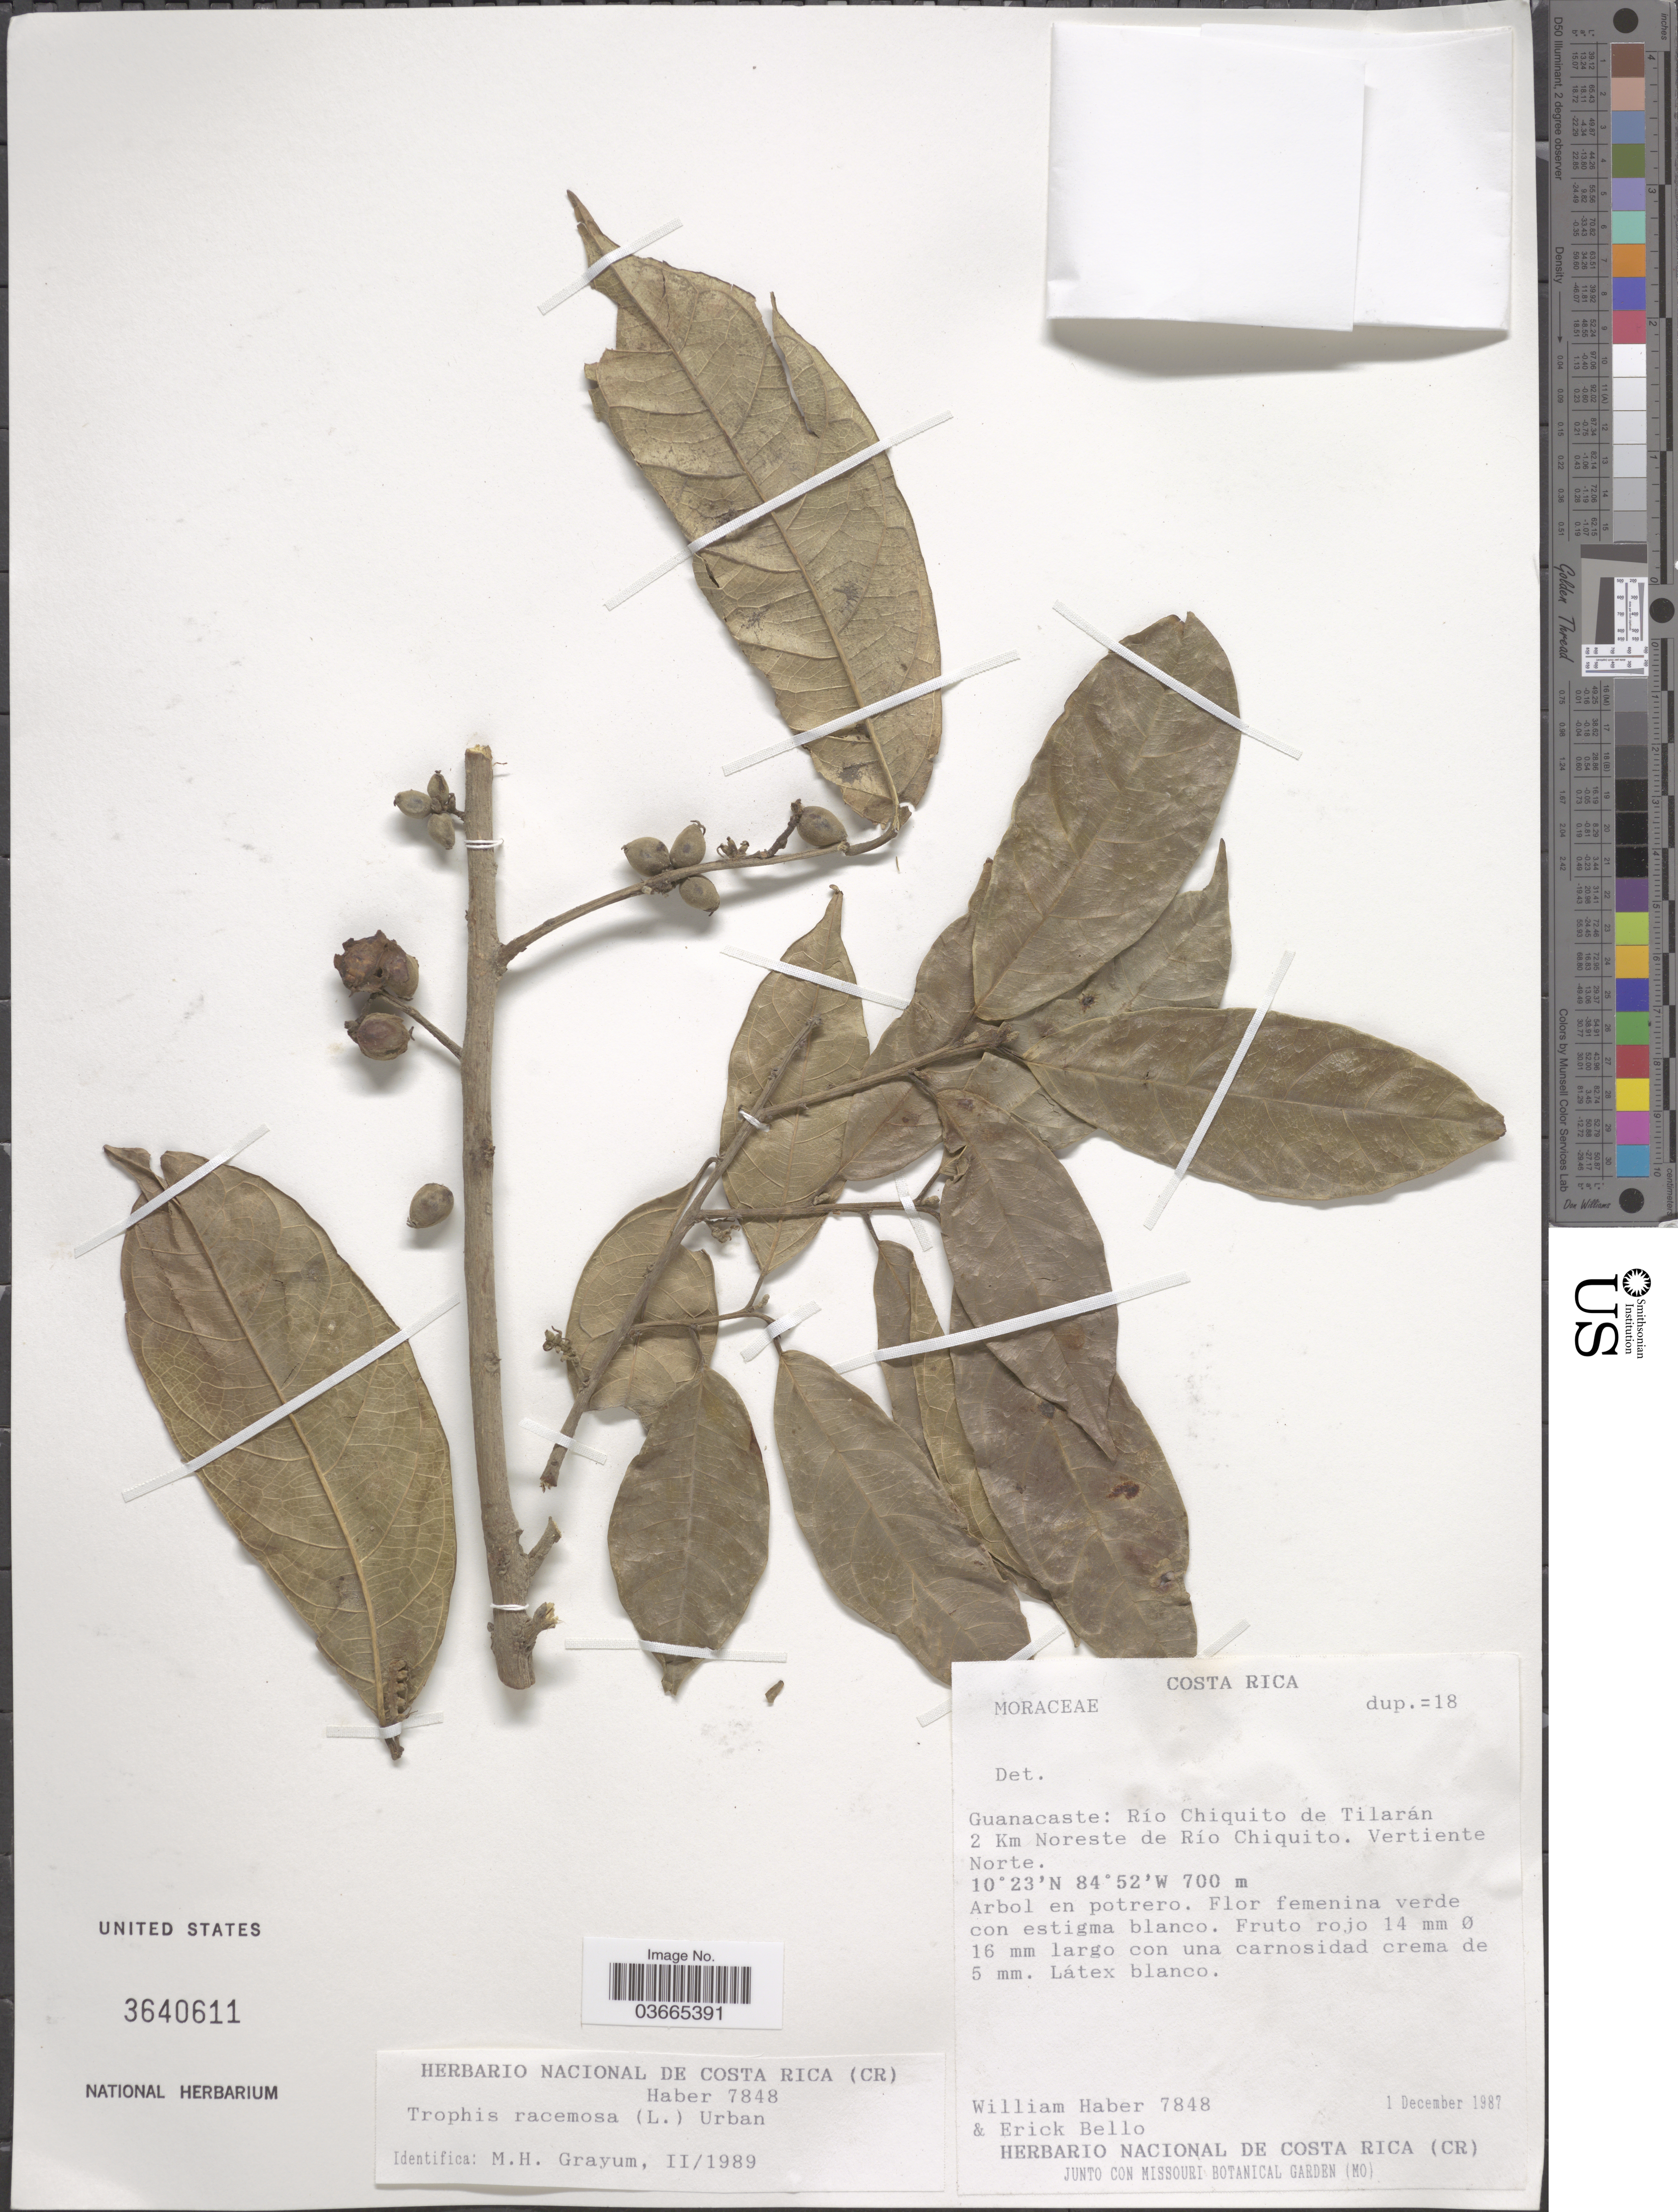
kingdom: Plantae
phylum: Tracheophyta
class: Magnoliopsida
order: Rosales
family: Moraceae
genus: Trophis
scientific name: Trophis racemosa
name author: (L.) Urb.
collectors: W. Haber & E. Bello C.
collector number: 7848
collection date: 1987-12-01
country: Costa Rica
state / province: Guanacaste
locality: Río Chiquito de Tilarán 2 Km Noreste de Río Chiquito. Vertiente Norte.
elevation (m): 700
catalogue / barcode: US 3640611